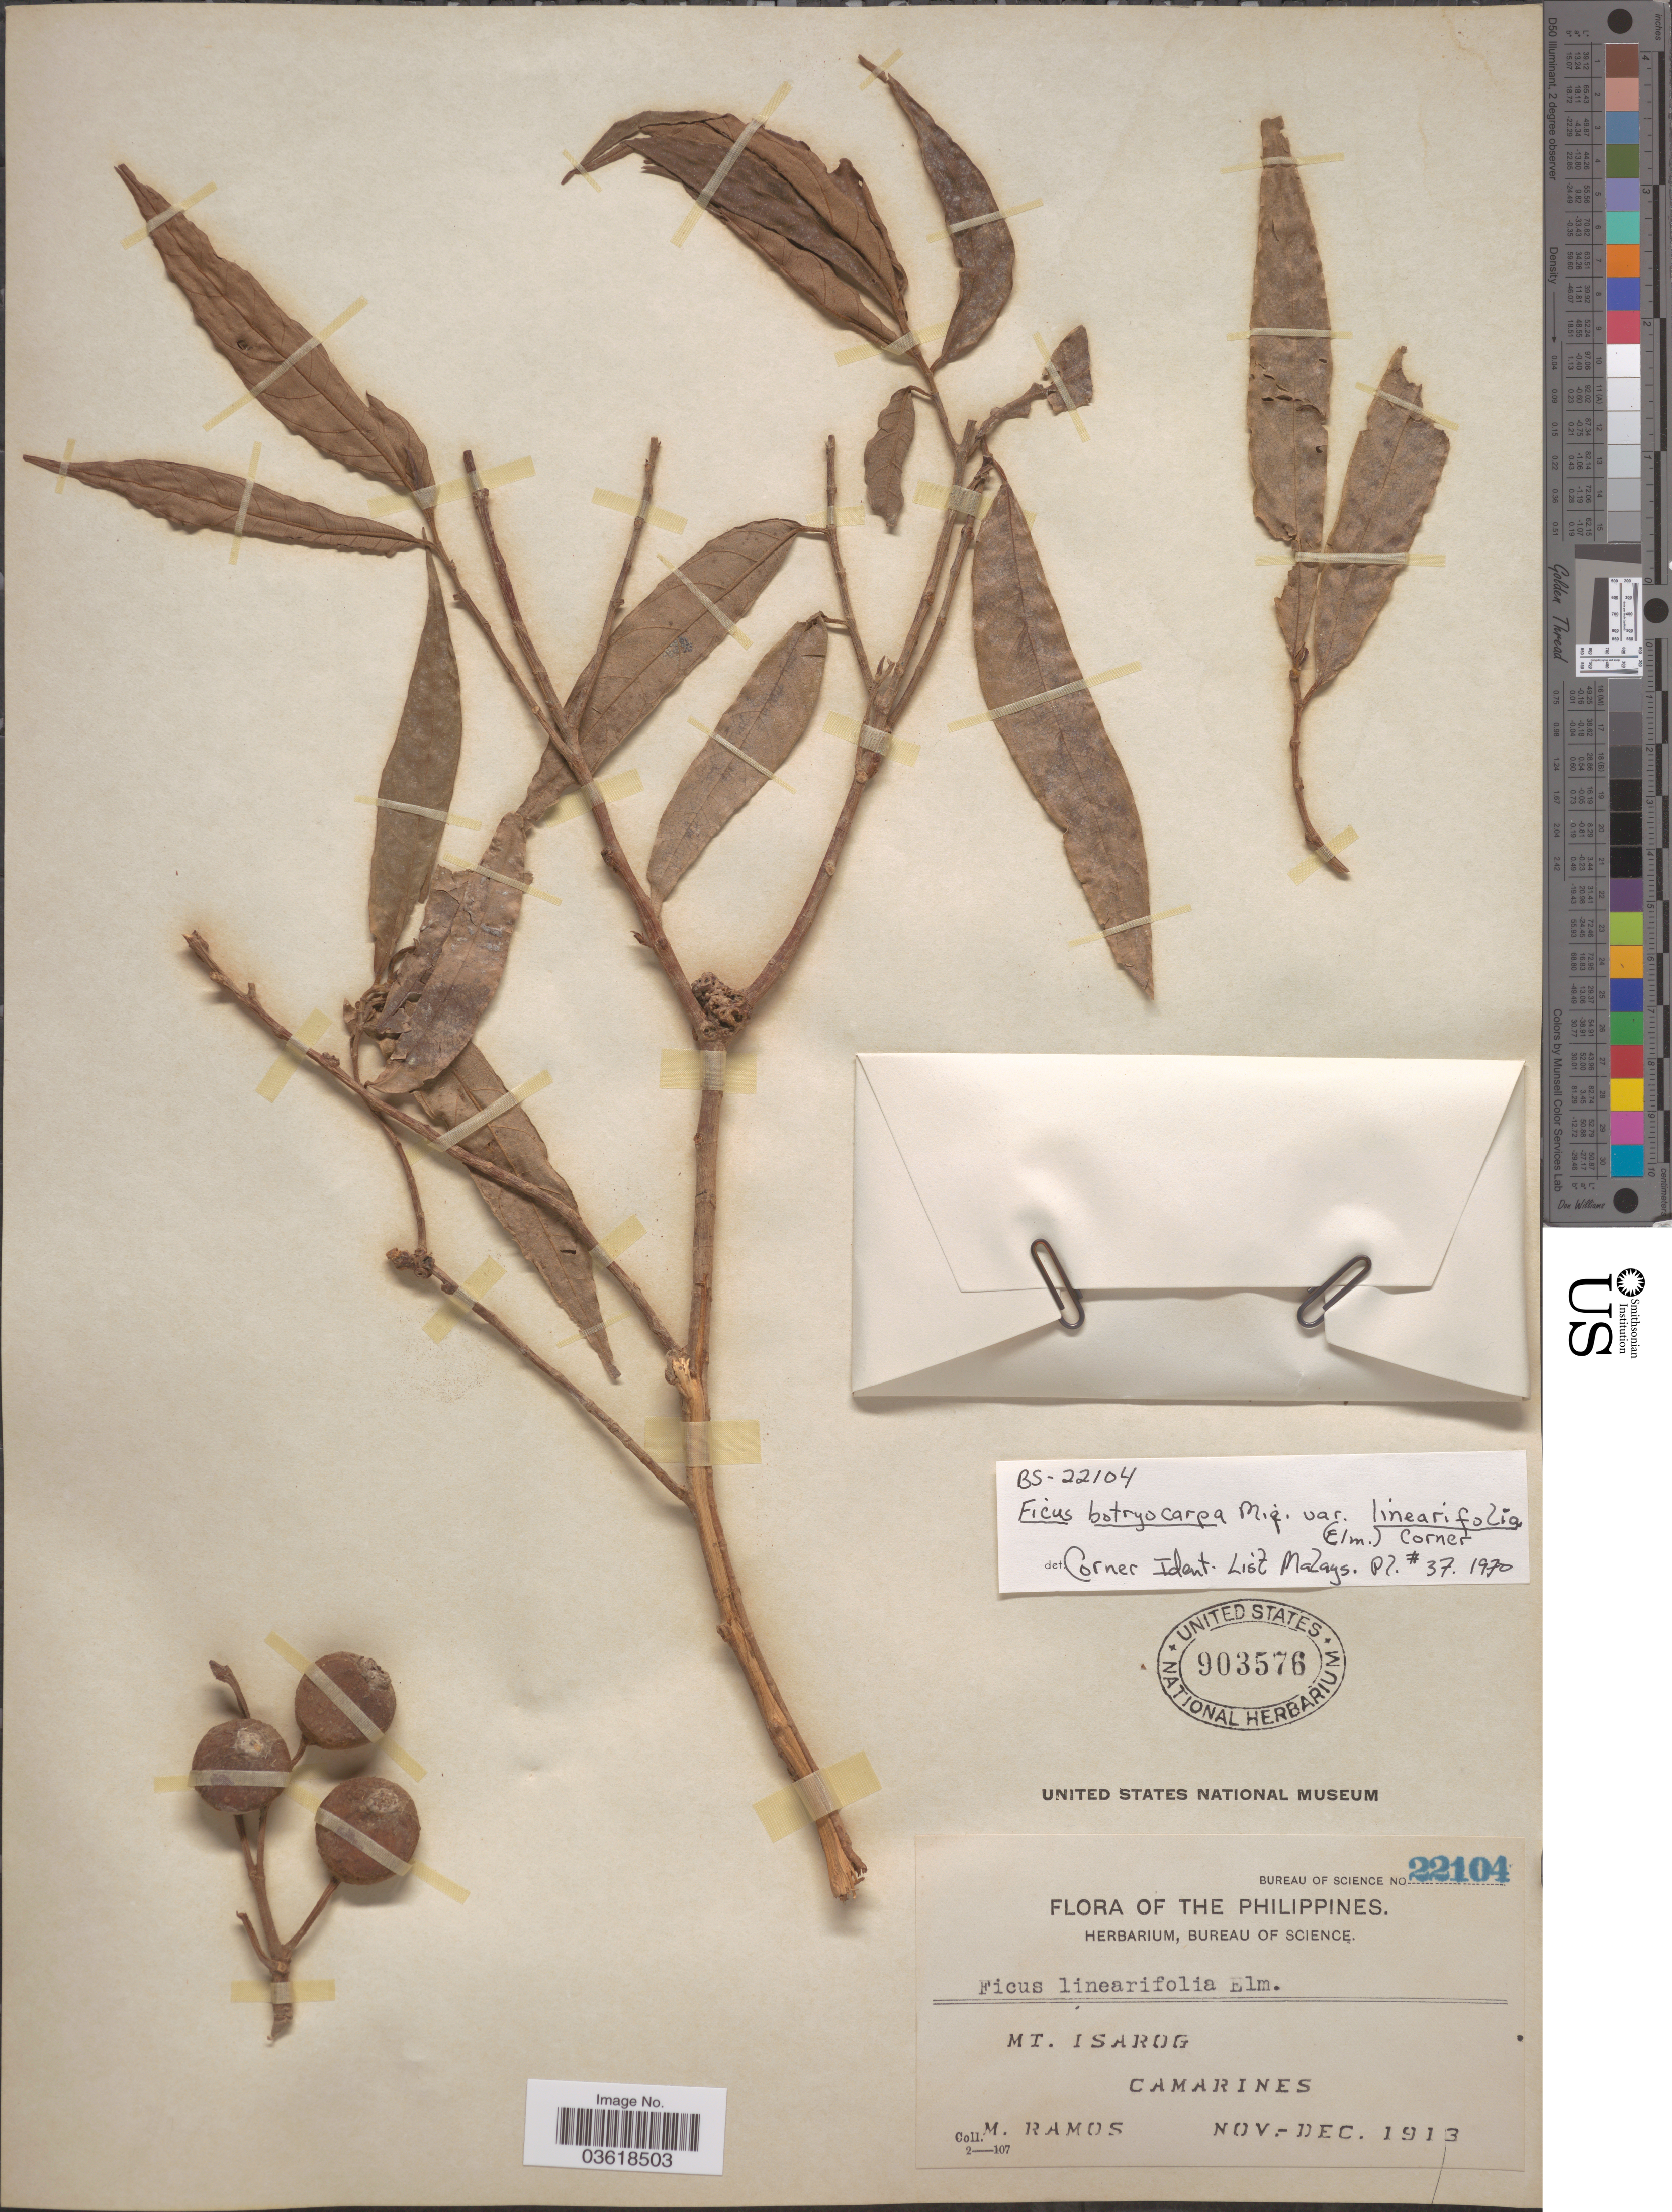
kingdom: Plantae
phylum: Tracheophyta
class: Magnoliopsida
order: Rosales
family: Moraceae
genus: Ficus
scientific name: Ficus botryocarpa var. linearifolia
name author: (Elmer) Corner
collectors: M. Ramos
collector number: Bureau of Science 22104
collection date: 1913-11/1913-12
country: Philippines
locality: Mt. Isarog. Camarines.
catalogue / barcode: US 903576